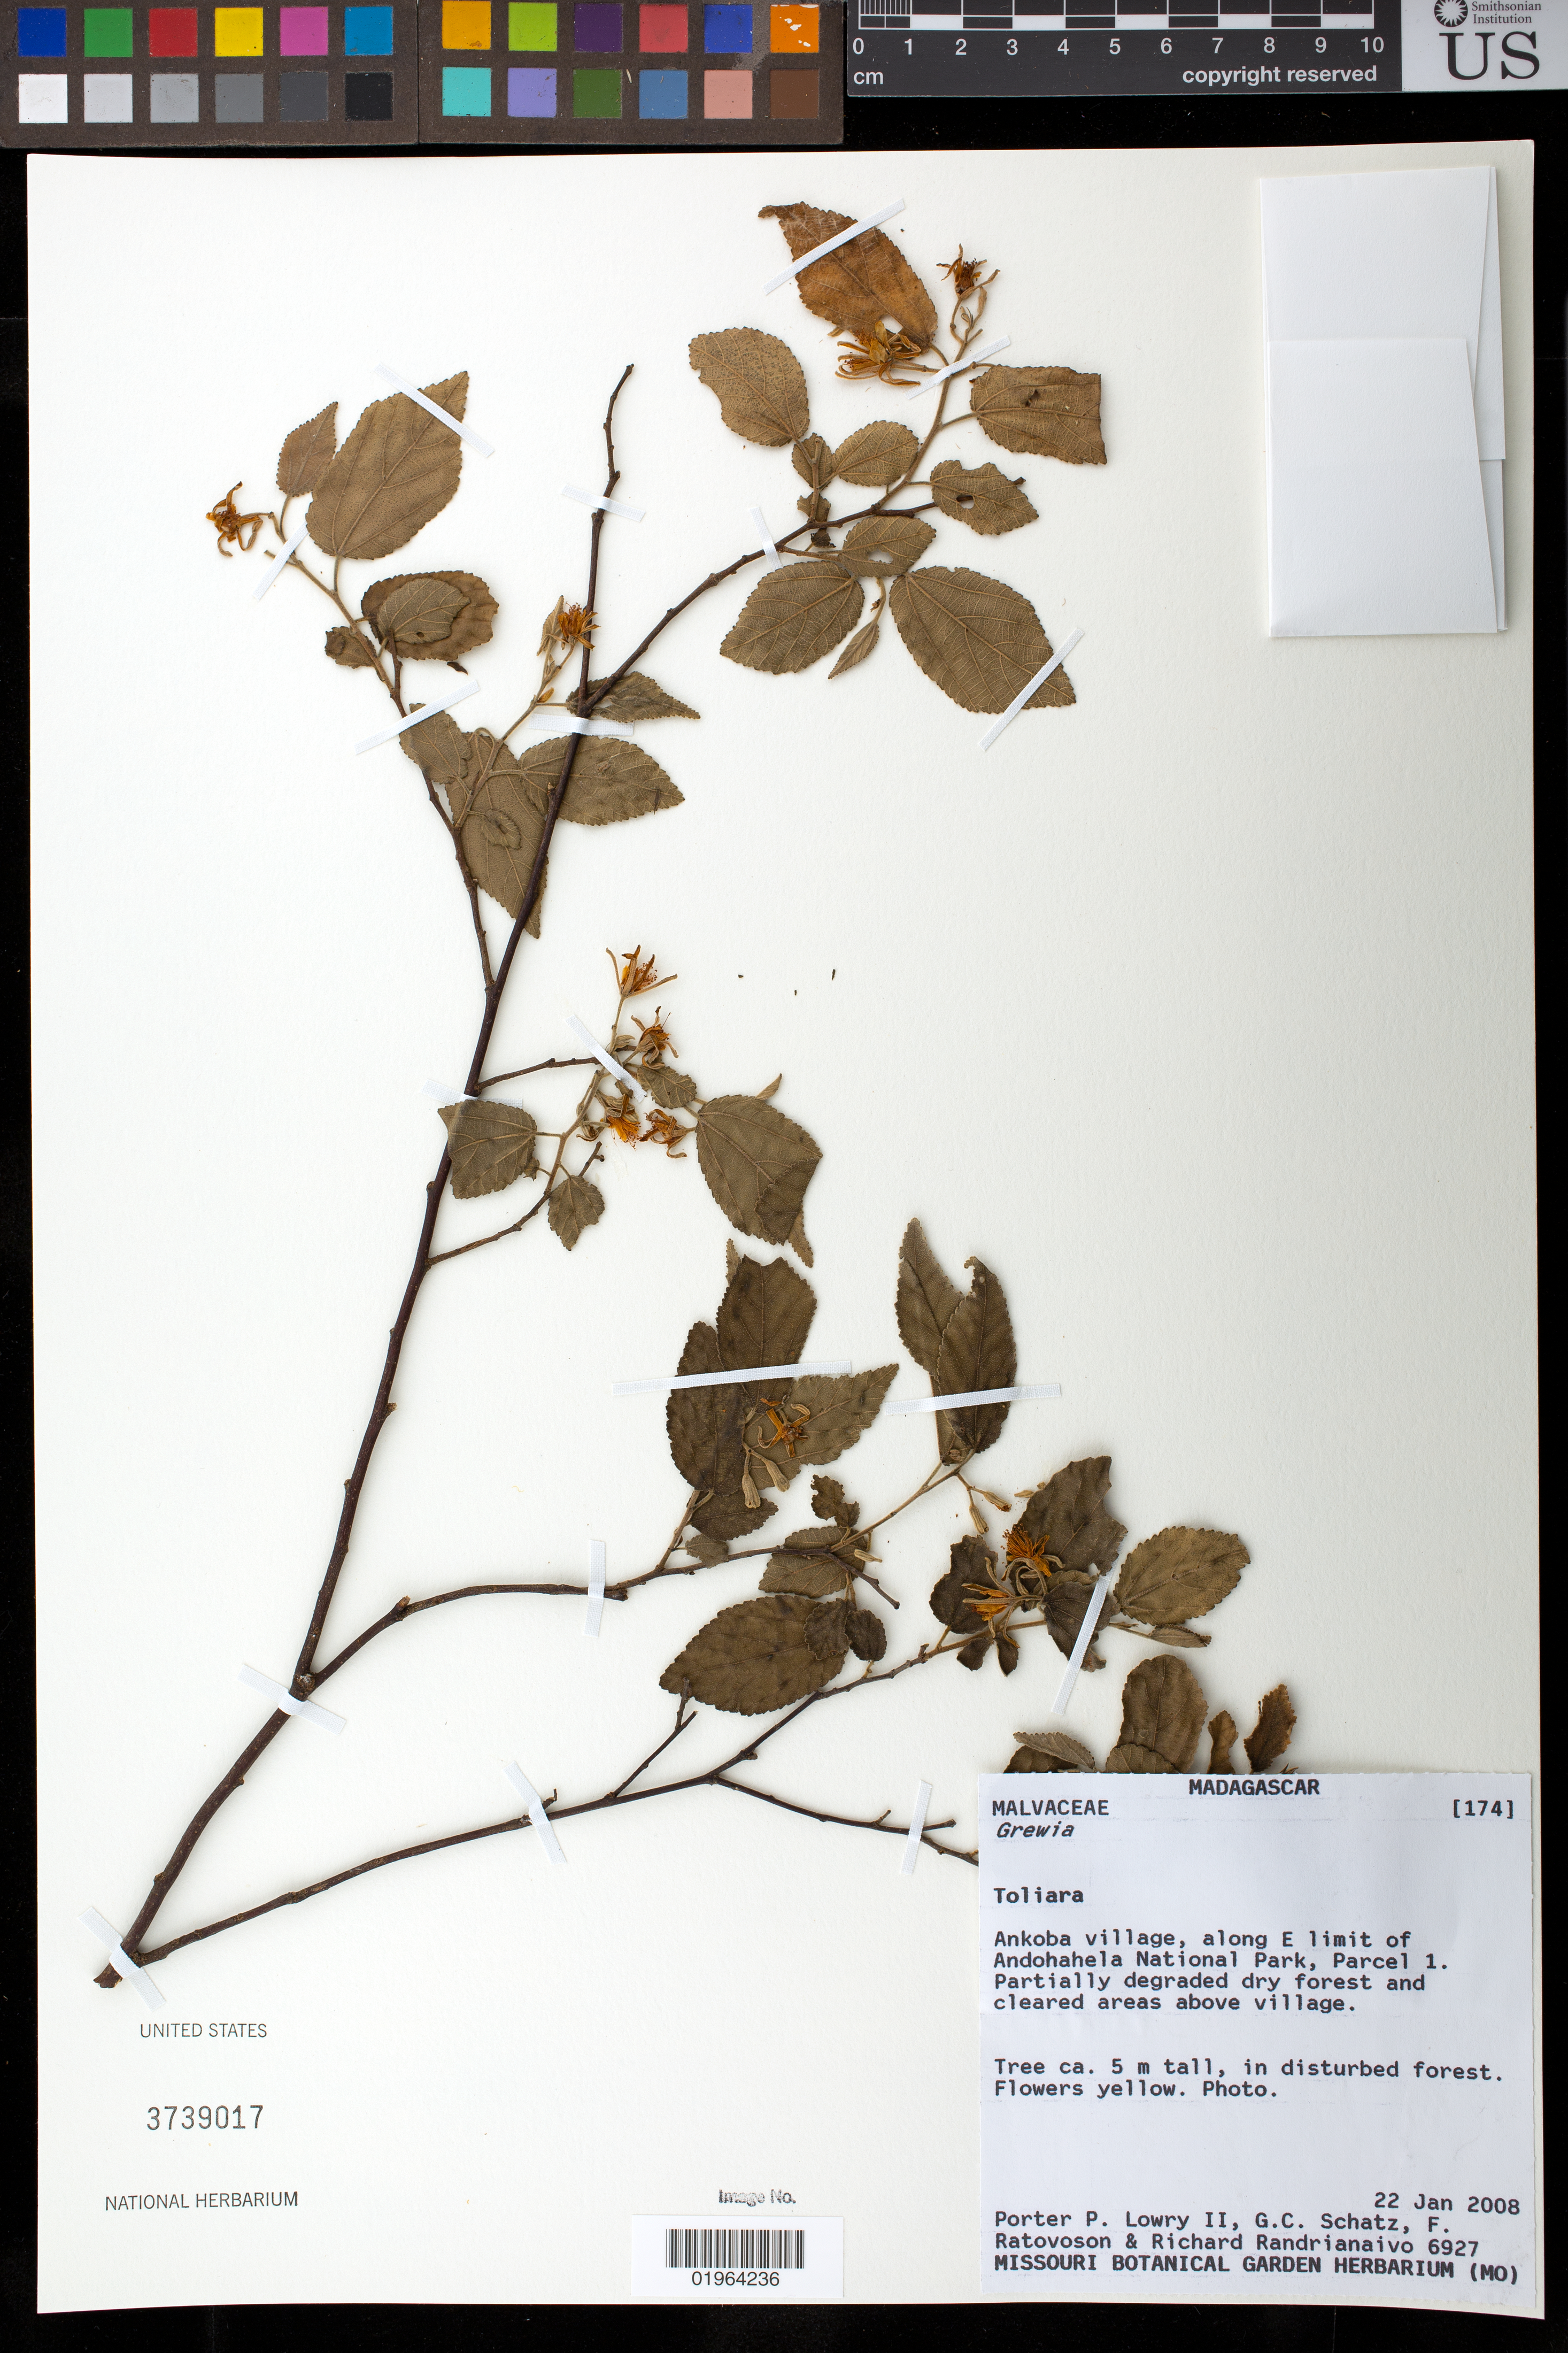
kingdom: Plantae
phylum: Tracheophyta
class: Magnoliopsida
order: Malvales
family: Malvaceae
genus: Grewia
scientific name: Grewia franciscana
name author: Capuron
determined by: Jourdain-Fievet, L.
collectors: P. P. Lowry, G. C. Schatz, F. Ratovoson & R. Randrianaivo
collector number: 6927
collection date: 2008-01-22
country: Madagascar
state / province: Anosy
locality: Ankoba village, along E limit of Andohahela National Park, Parcel 1.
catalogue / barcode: US 3739017